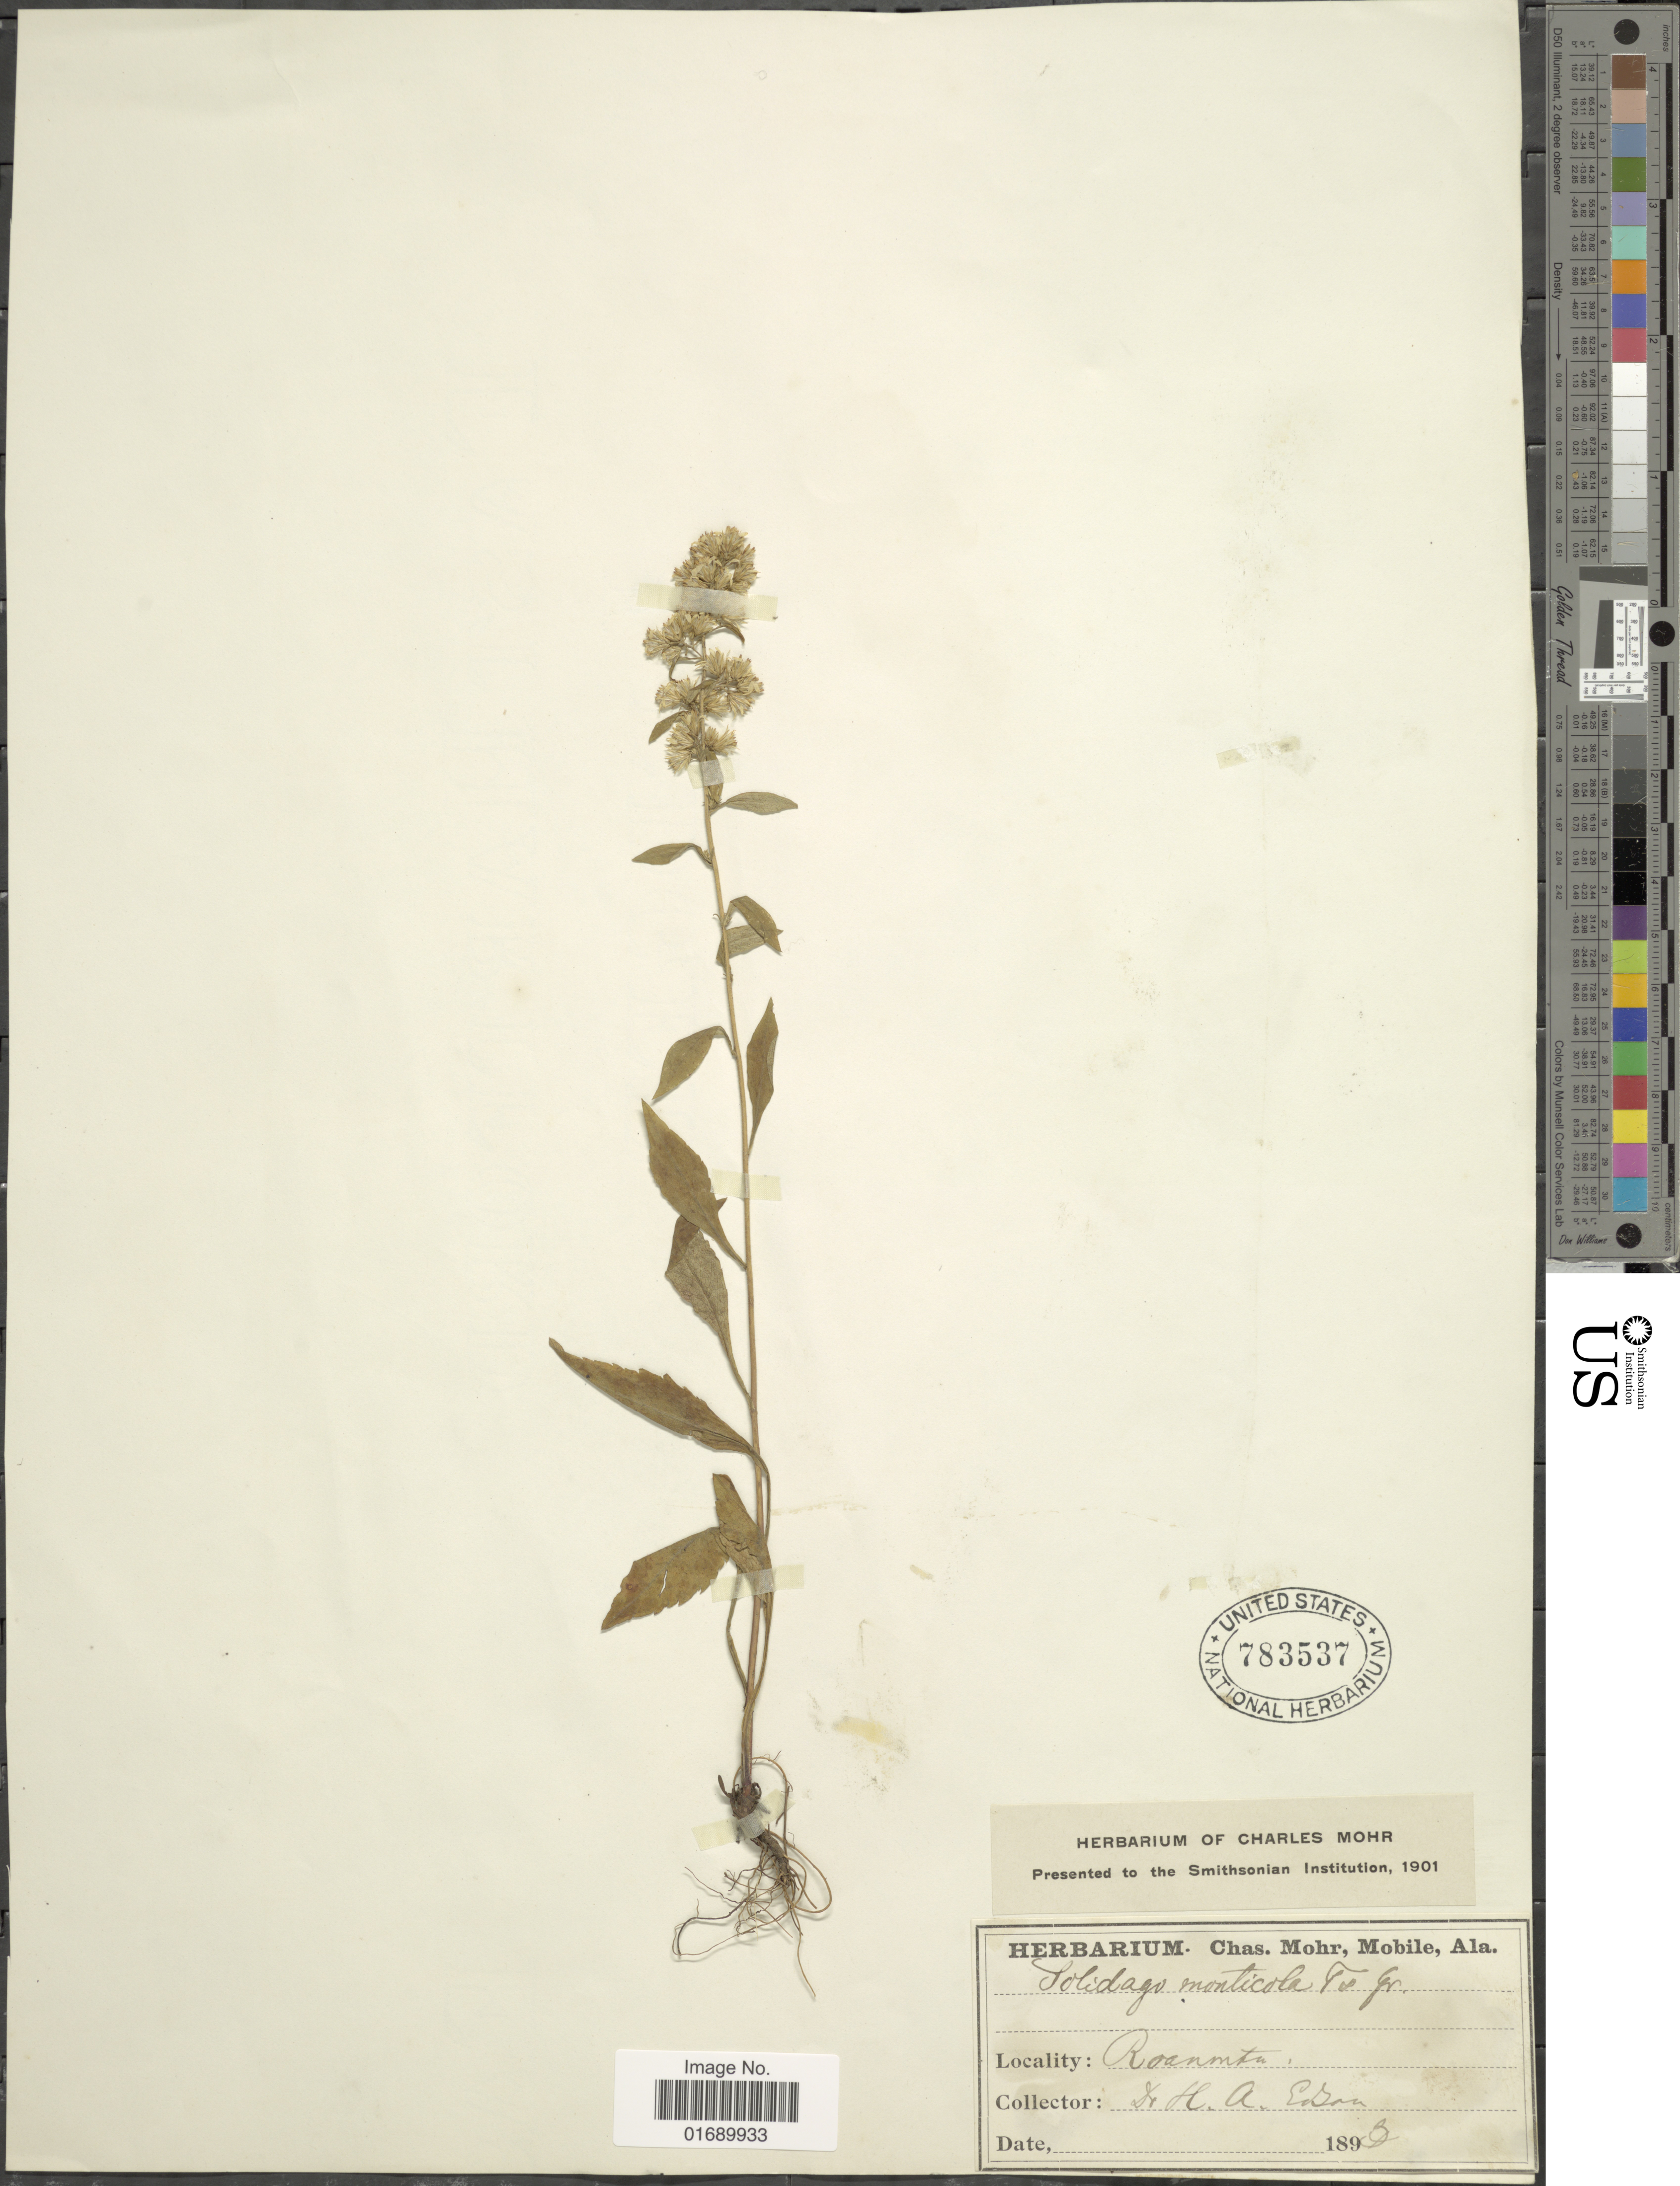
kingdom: Plantae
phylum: Tracheophyta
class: Magnoliopsida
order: Asterales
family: Asteraceae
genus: Solidago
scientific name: Solidago roanensis var. monticola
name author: (Torr. & A. Gray) Fernald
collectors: H. Edson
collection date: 1893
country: United States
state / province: North Carolina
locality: Roan Mts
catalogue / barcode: US 783537